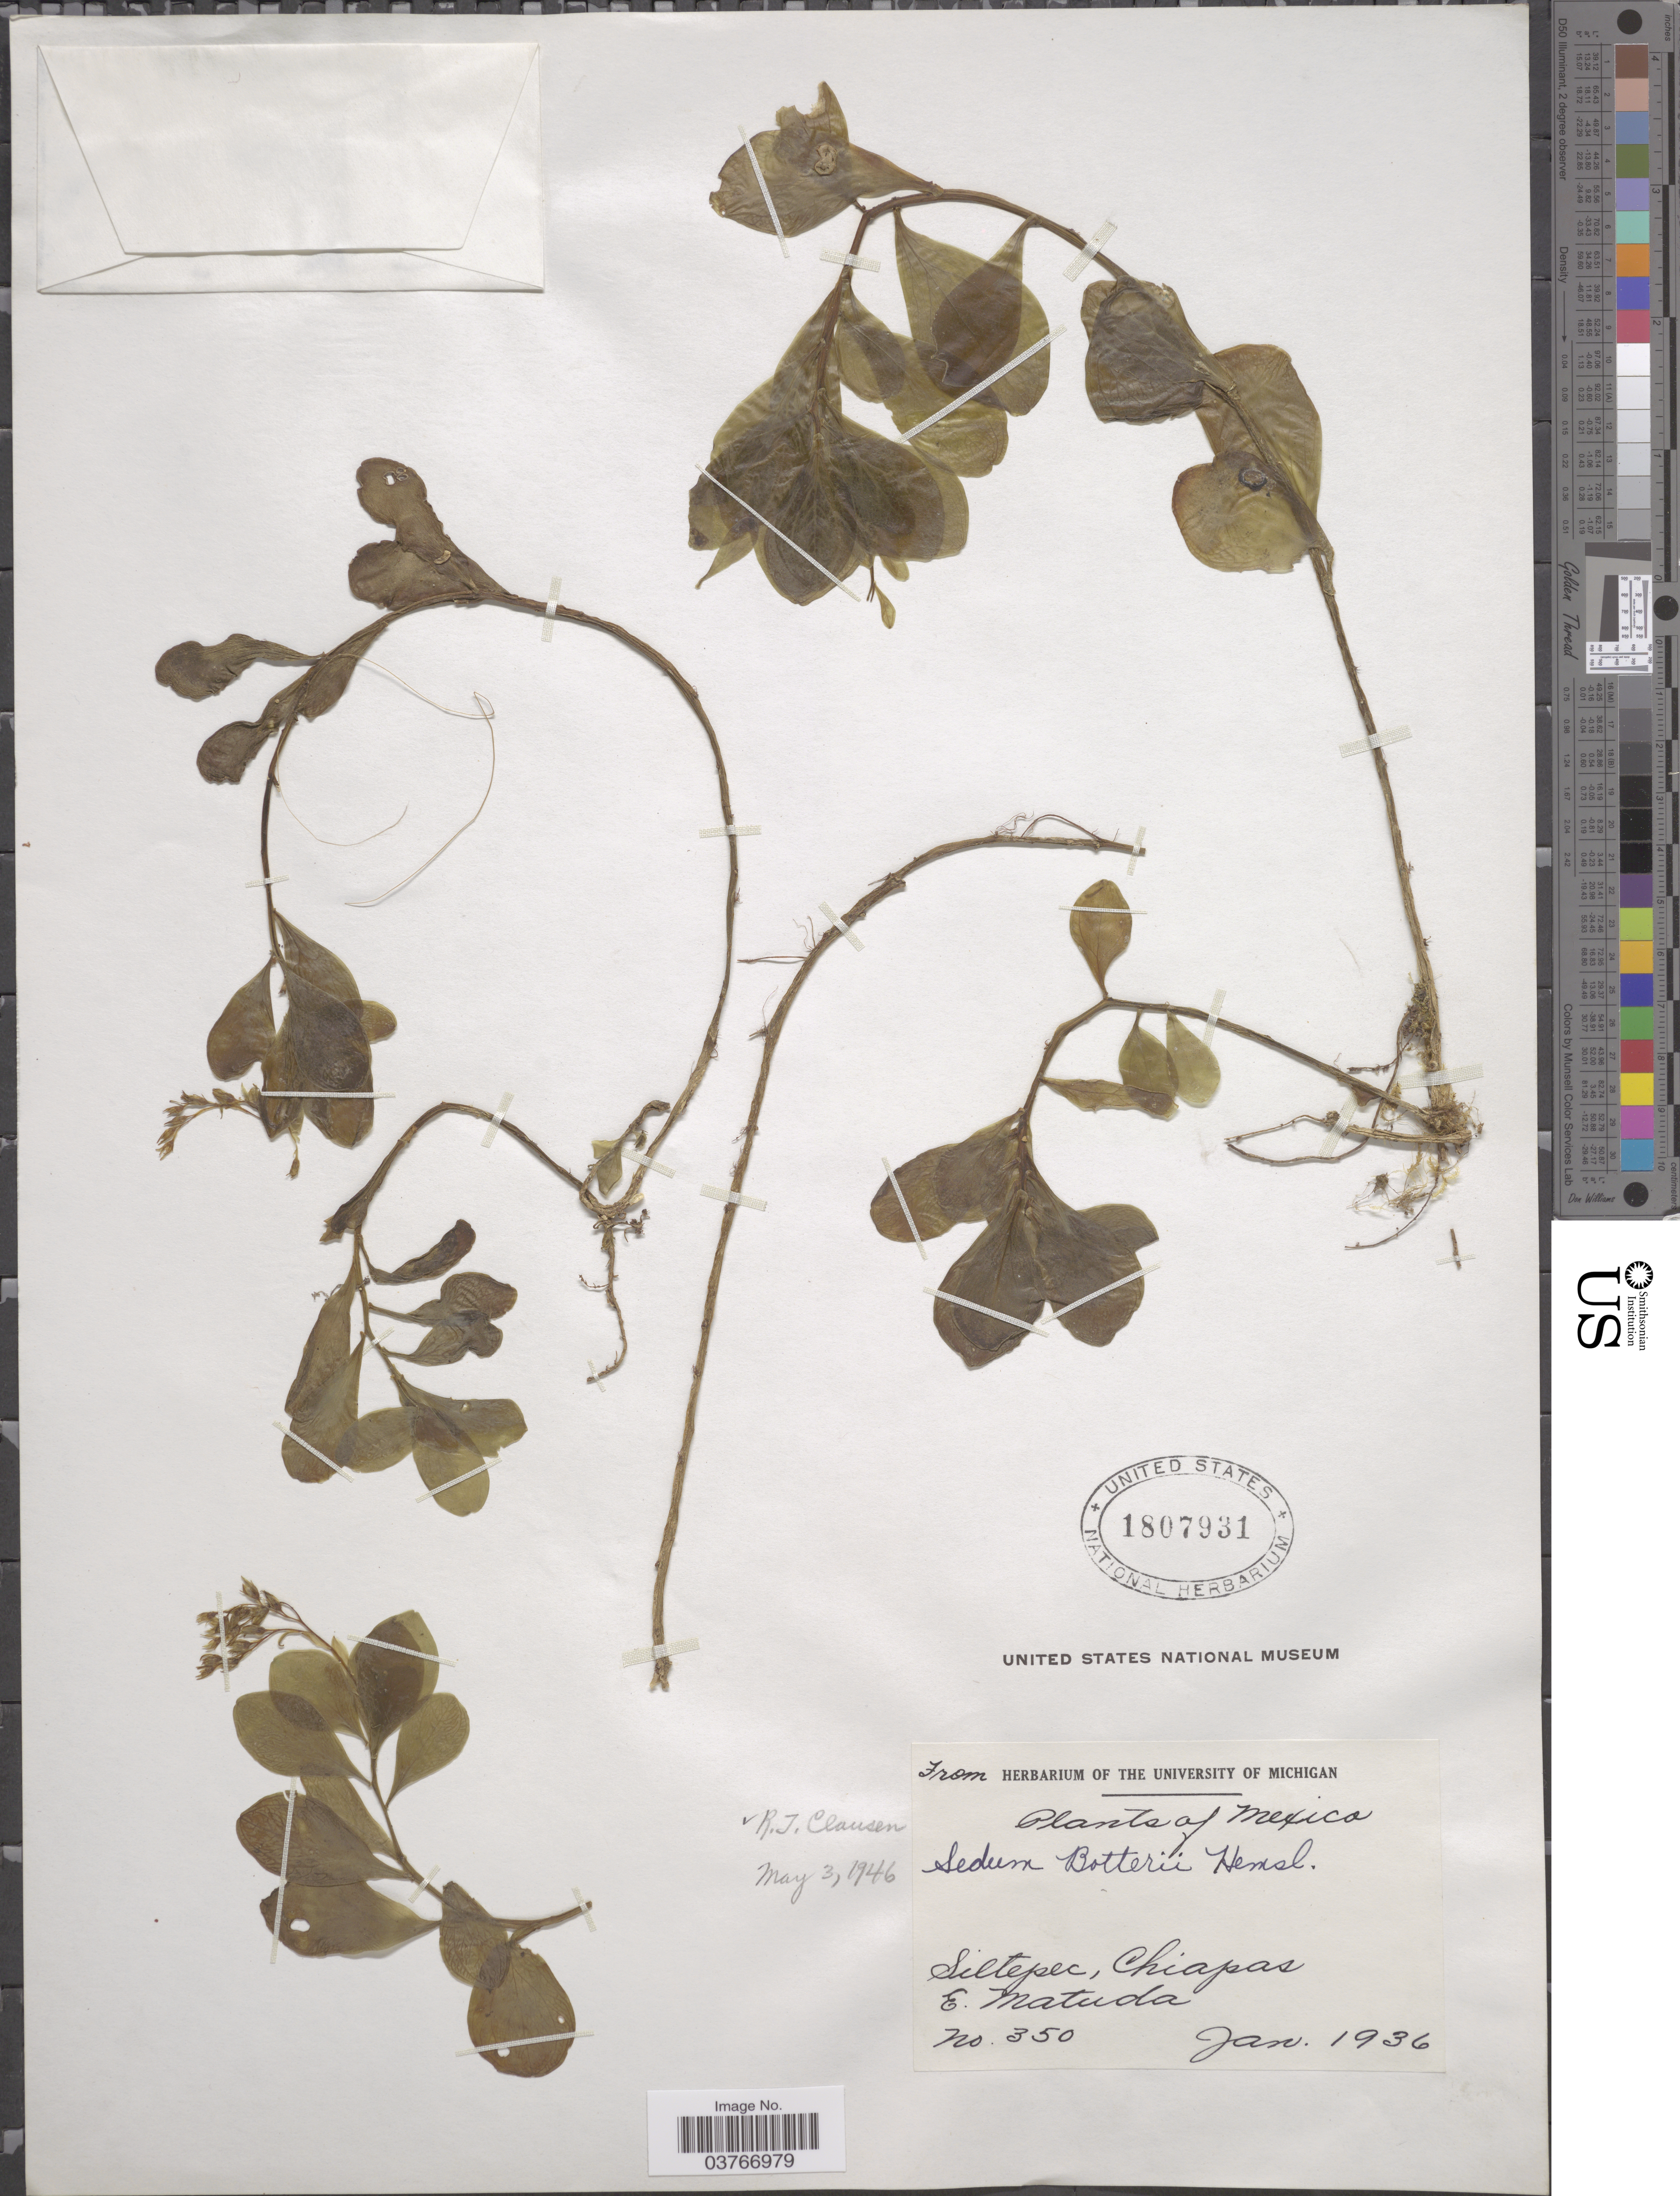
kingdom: Plantae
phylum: Tracheophyta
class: Magnoliopsida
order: Saxifragales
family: Crassulaceae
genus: Sedum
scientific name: Sedum botterii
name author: Hemsl.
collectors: E. Matuda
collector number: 350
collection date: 1936-01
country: Mexico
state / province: Chiapas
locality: Siltepec.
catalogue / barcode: US 1807931